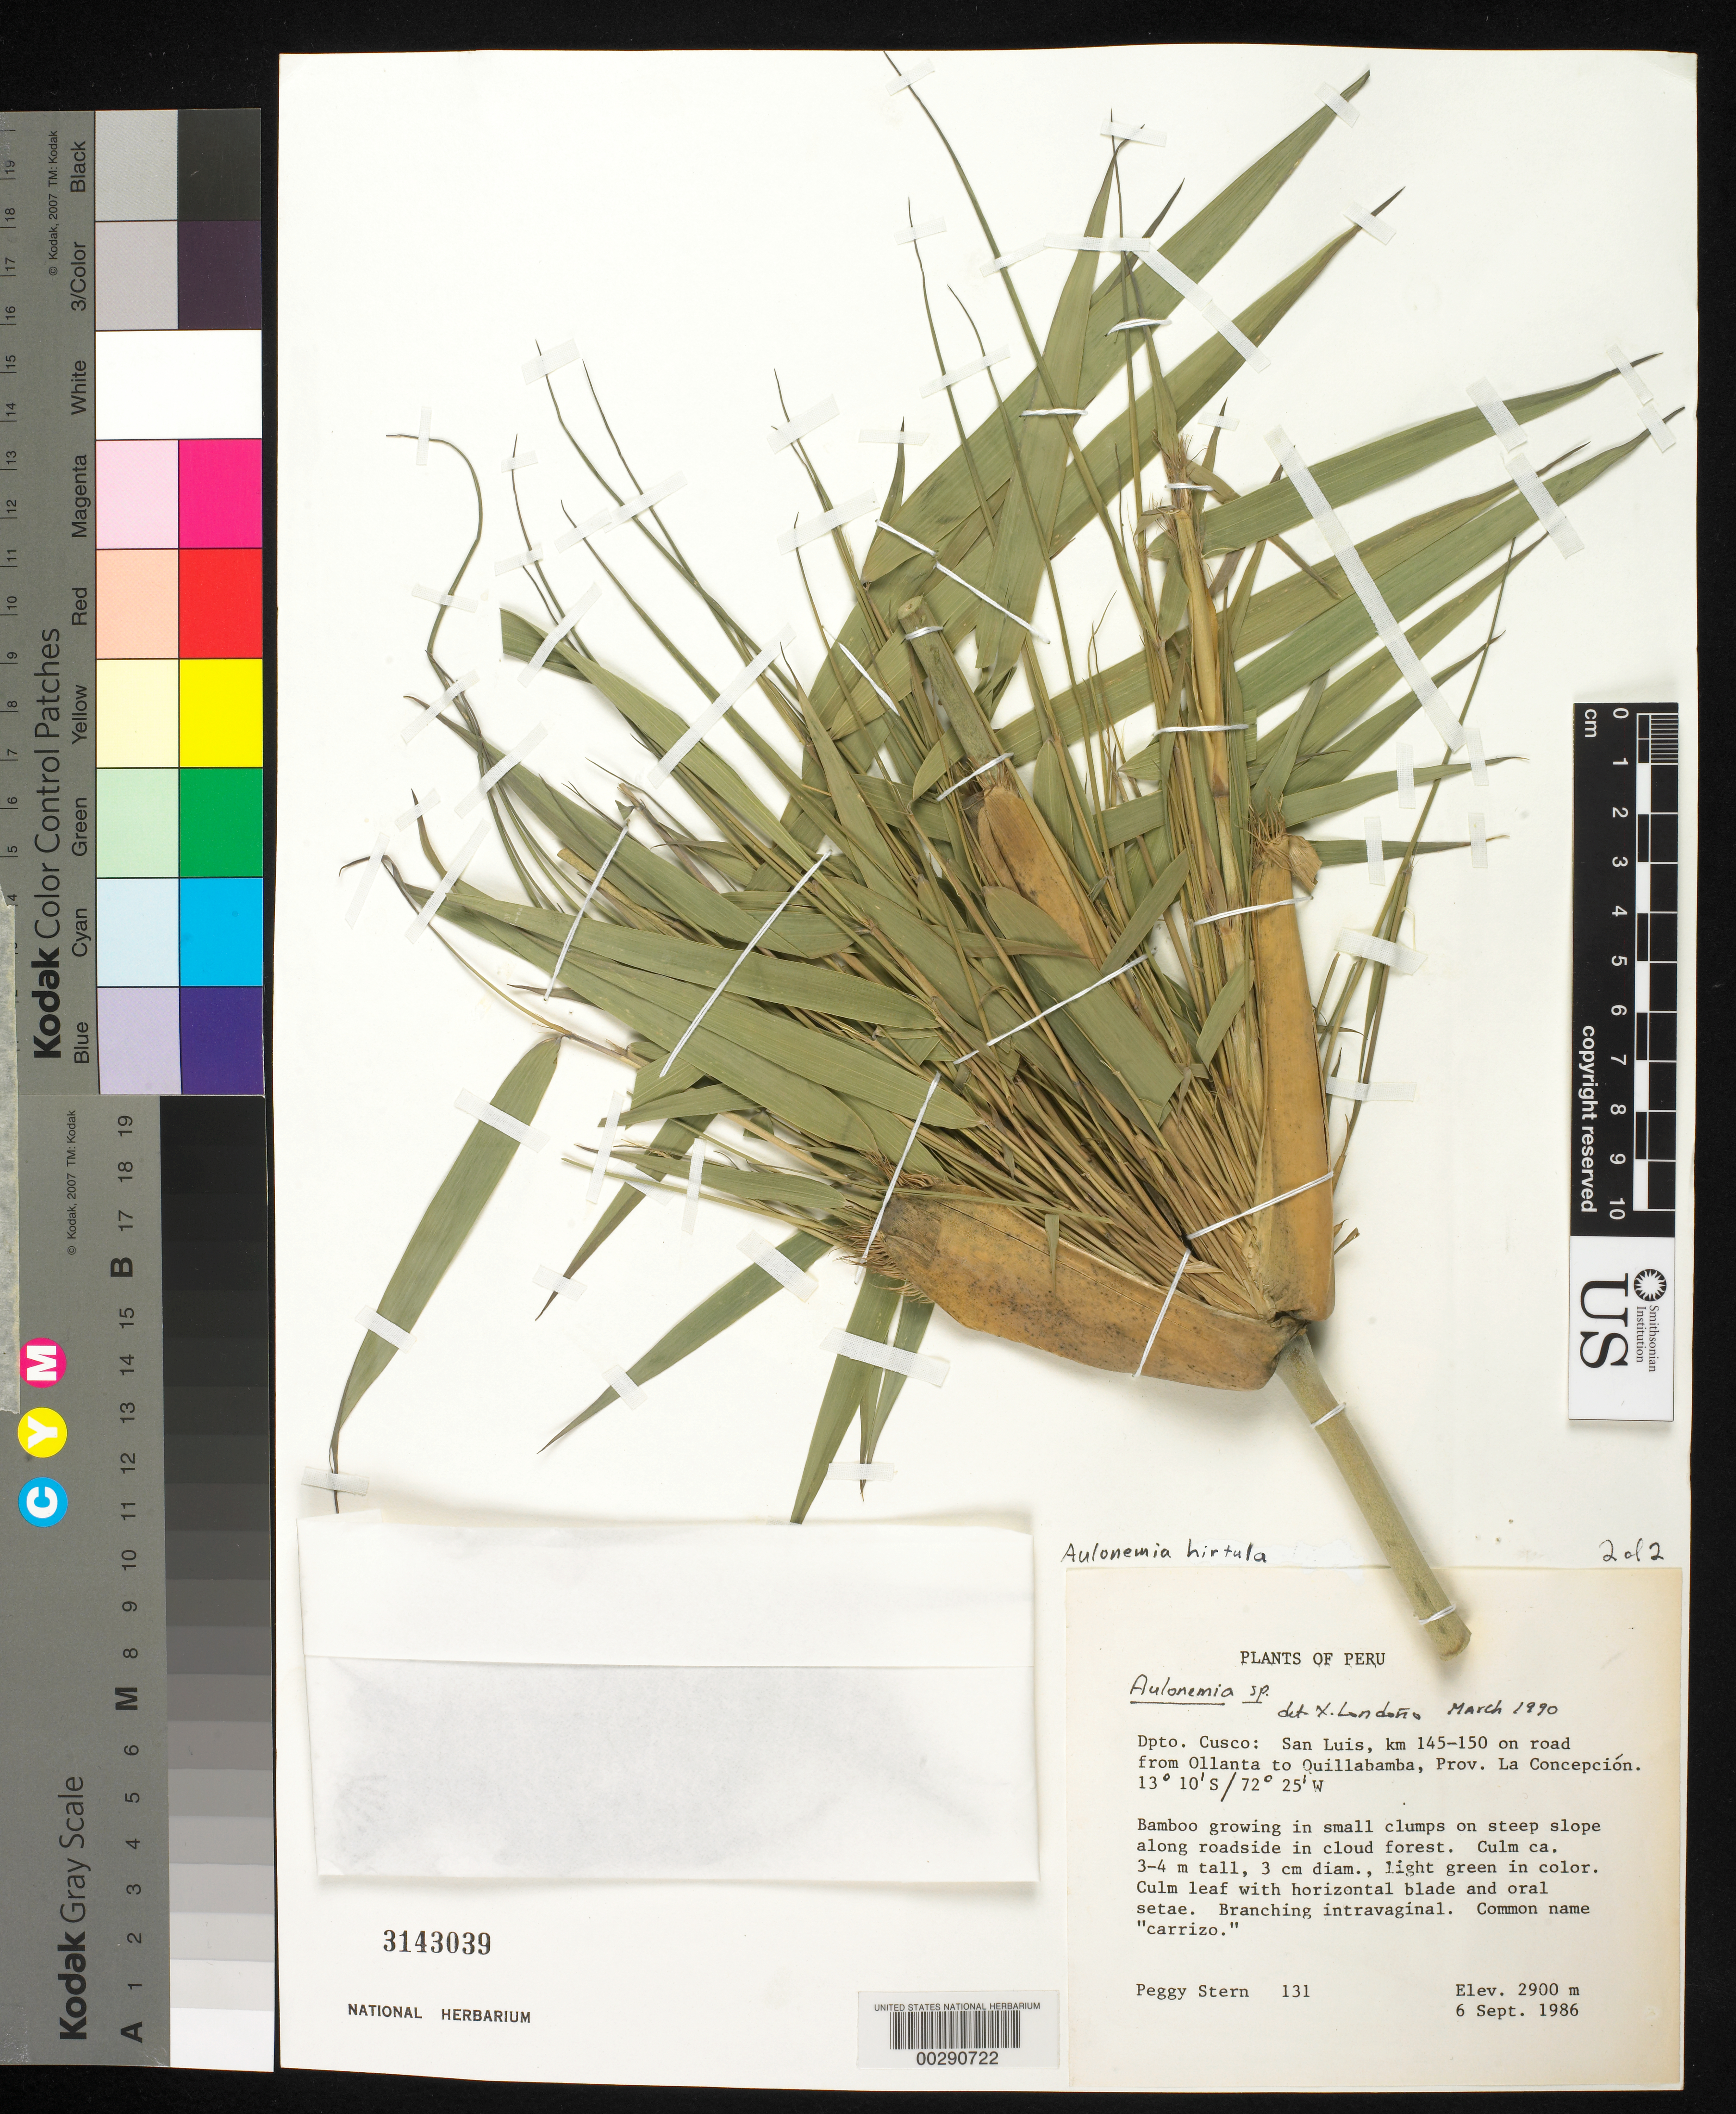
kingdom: Plantae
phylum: Tracheophyta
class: Liliopsida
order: Poales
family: Poaceae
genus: Aulonemia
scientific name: Aulonemia hirtula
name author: (Pilg.) McClure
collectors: P. Stern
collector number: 131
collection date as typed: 06 Sep 1986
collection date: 1986-09-06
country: Peru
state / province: Cusco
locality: Concepción Prov. [?], San Luis, km 145-150 on road from Ollanta to Quillabamba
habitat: Growing in small clumps on steep slope along roadside in cloud forest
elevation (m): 2900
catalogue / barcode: US 3143039